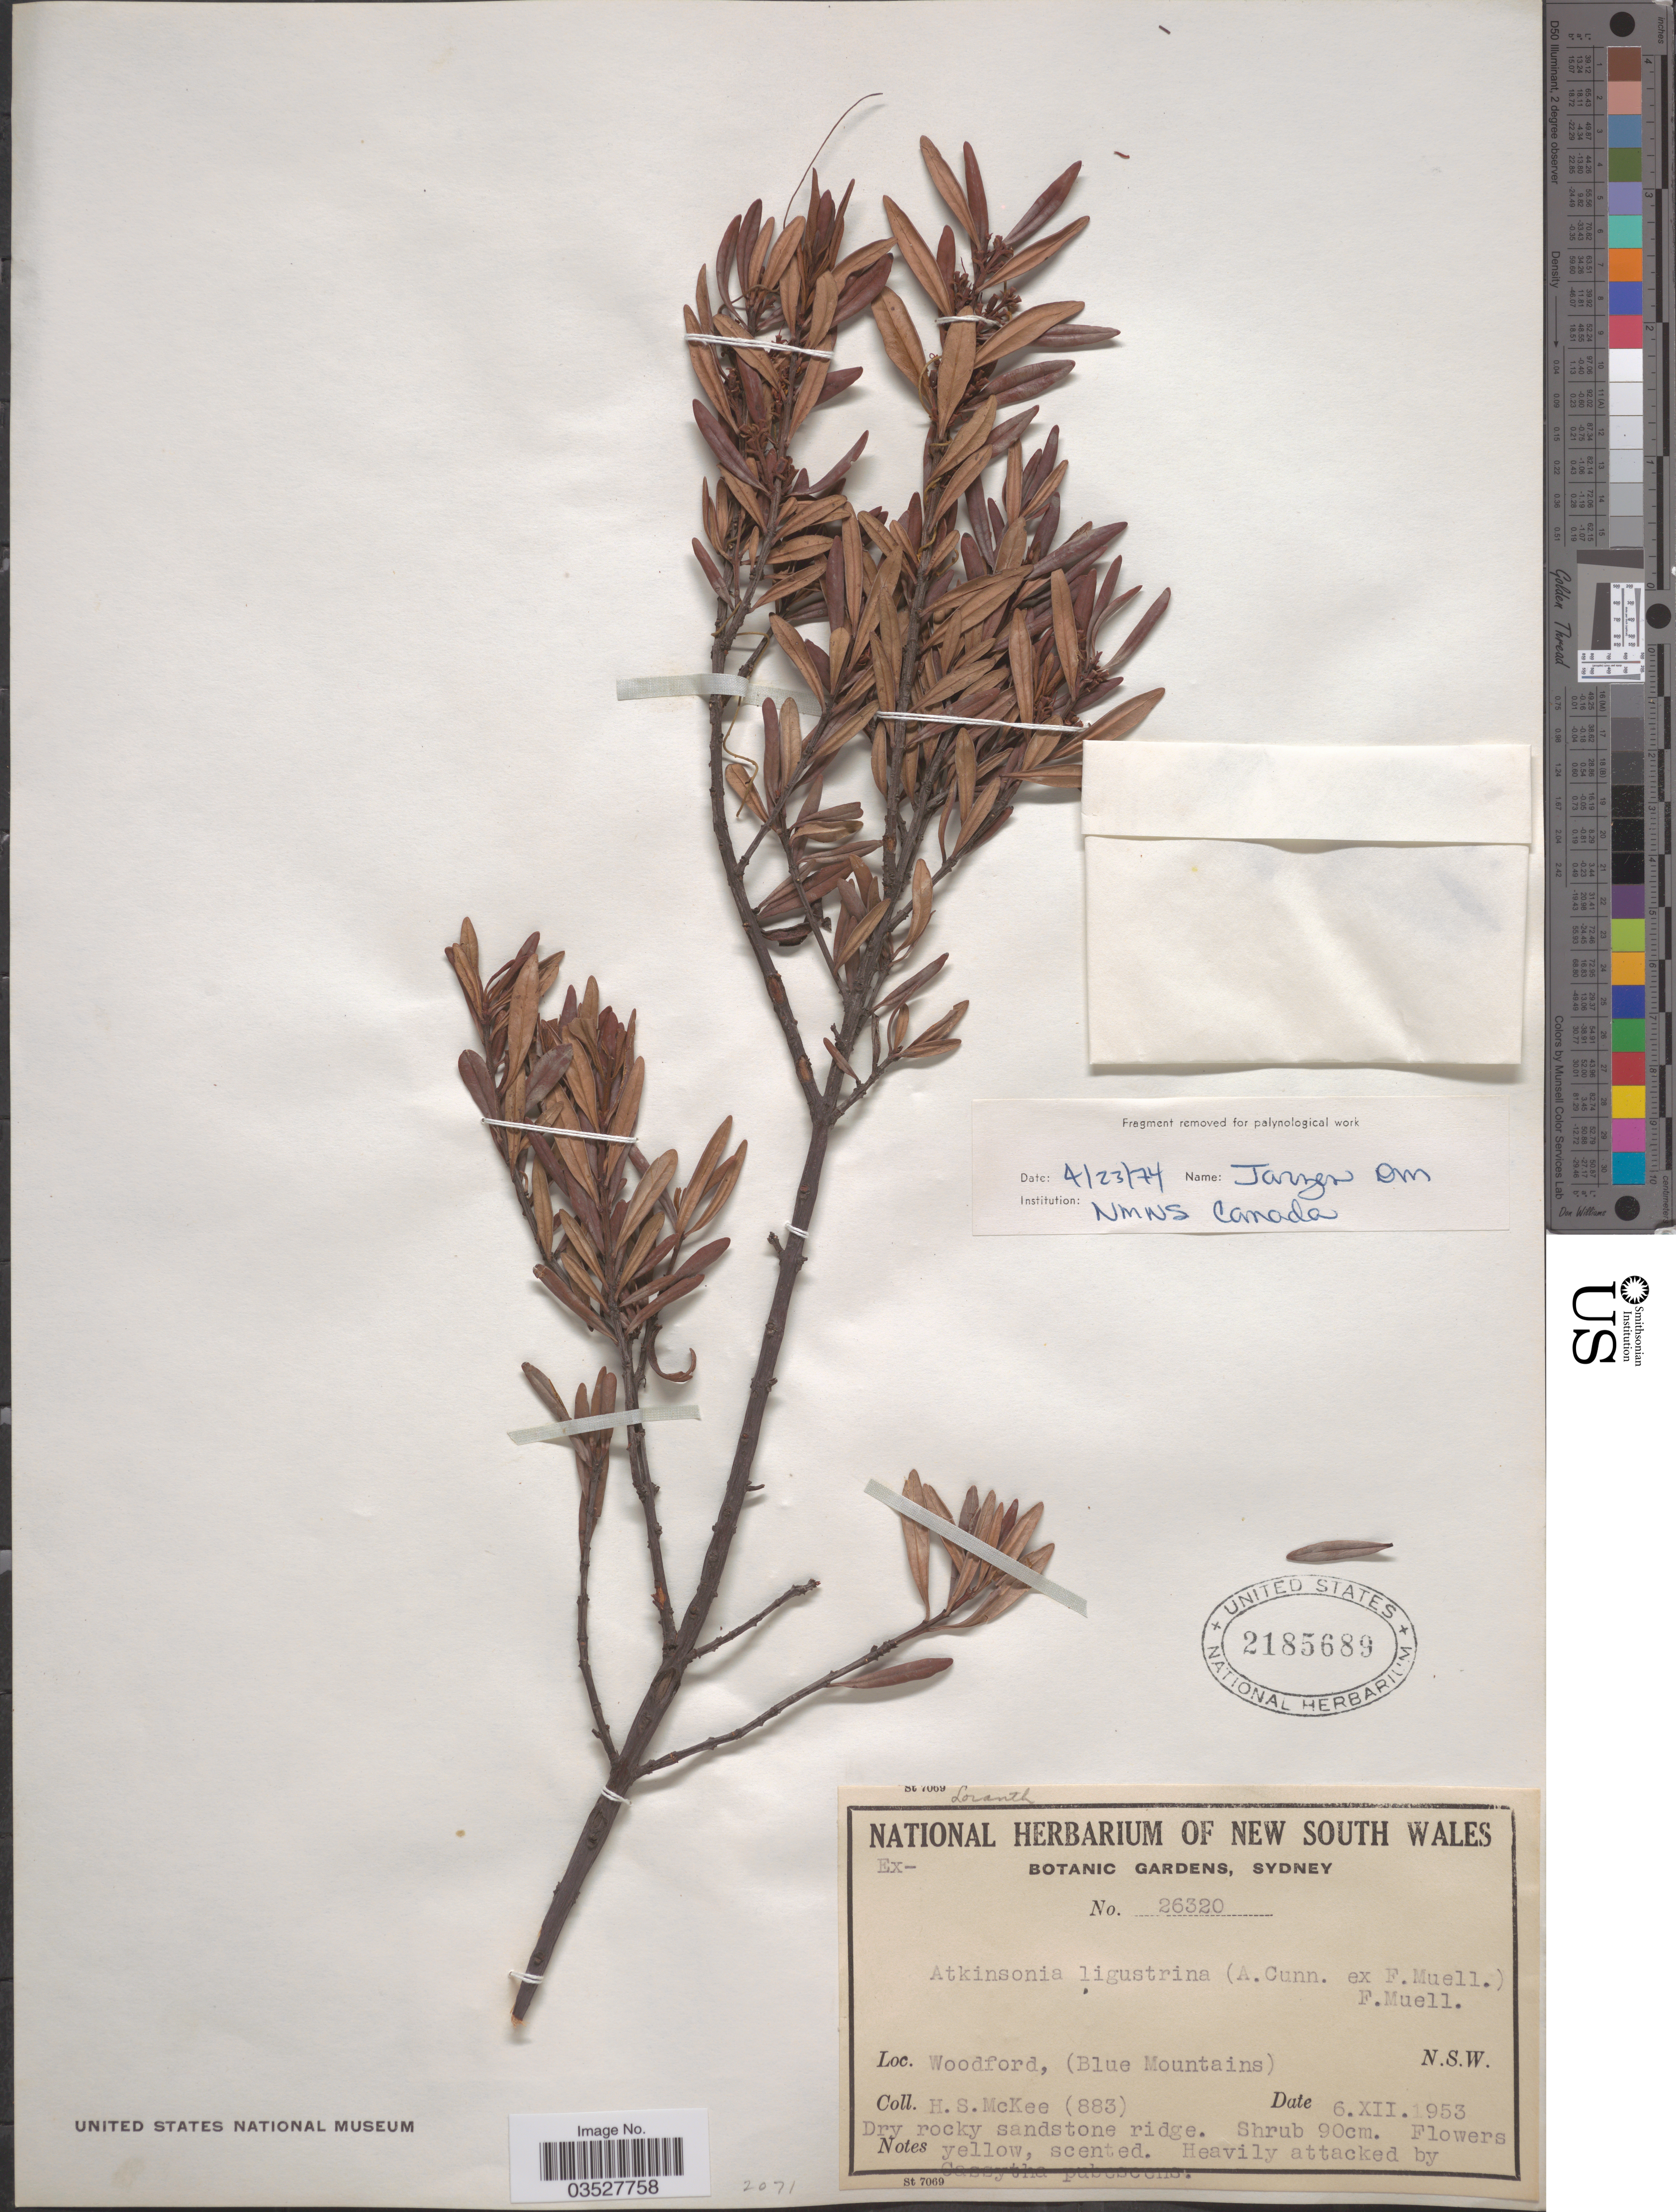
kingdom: Plantae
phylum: Tracheophyta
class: Magnoliopsida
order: Santalales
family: Loranthaceae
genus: Atkinsonia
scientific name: Atkinsonia ligustrina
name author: F. Muell.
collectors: H. S. McKee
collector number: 883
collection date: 1953-12-06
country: Australia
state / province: New South Wales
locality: Woodford, (Blue Mountains).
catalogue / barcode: US 2185689